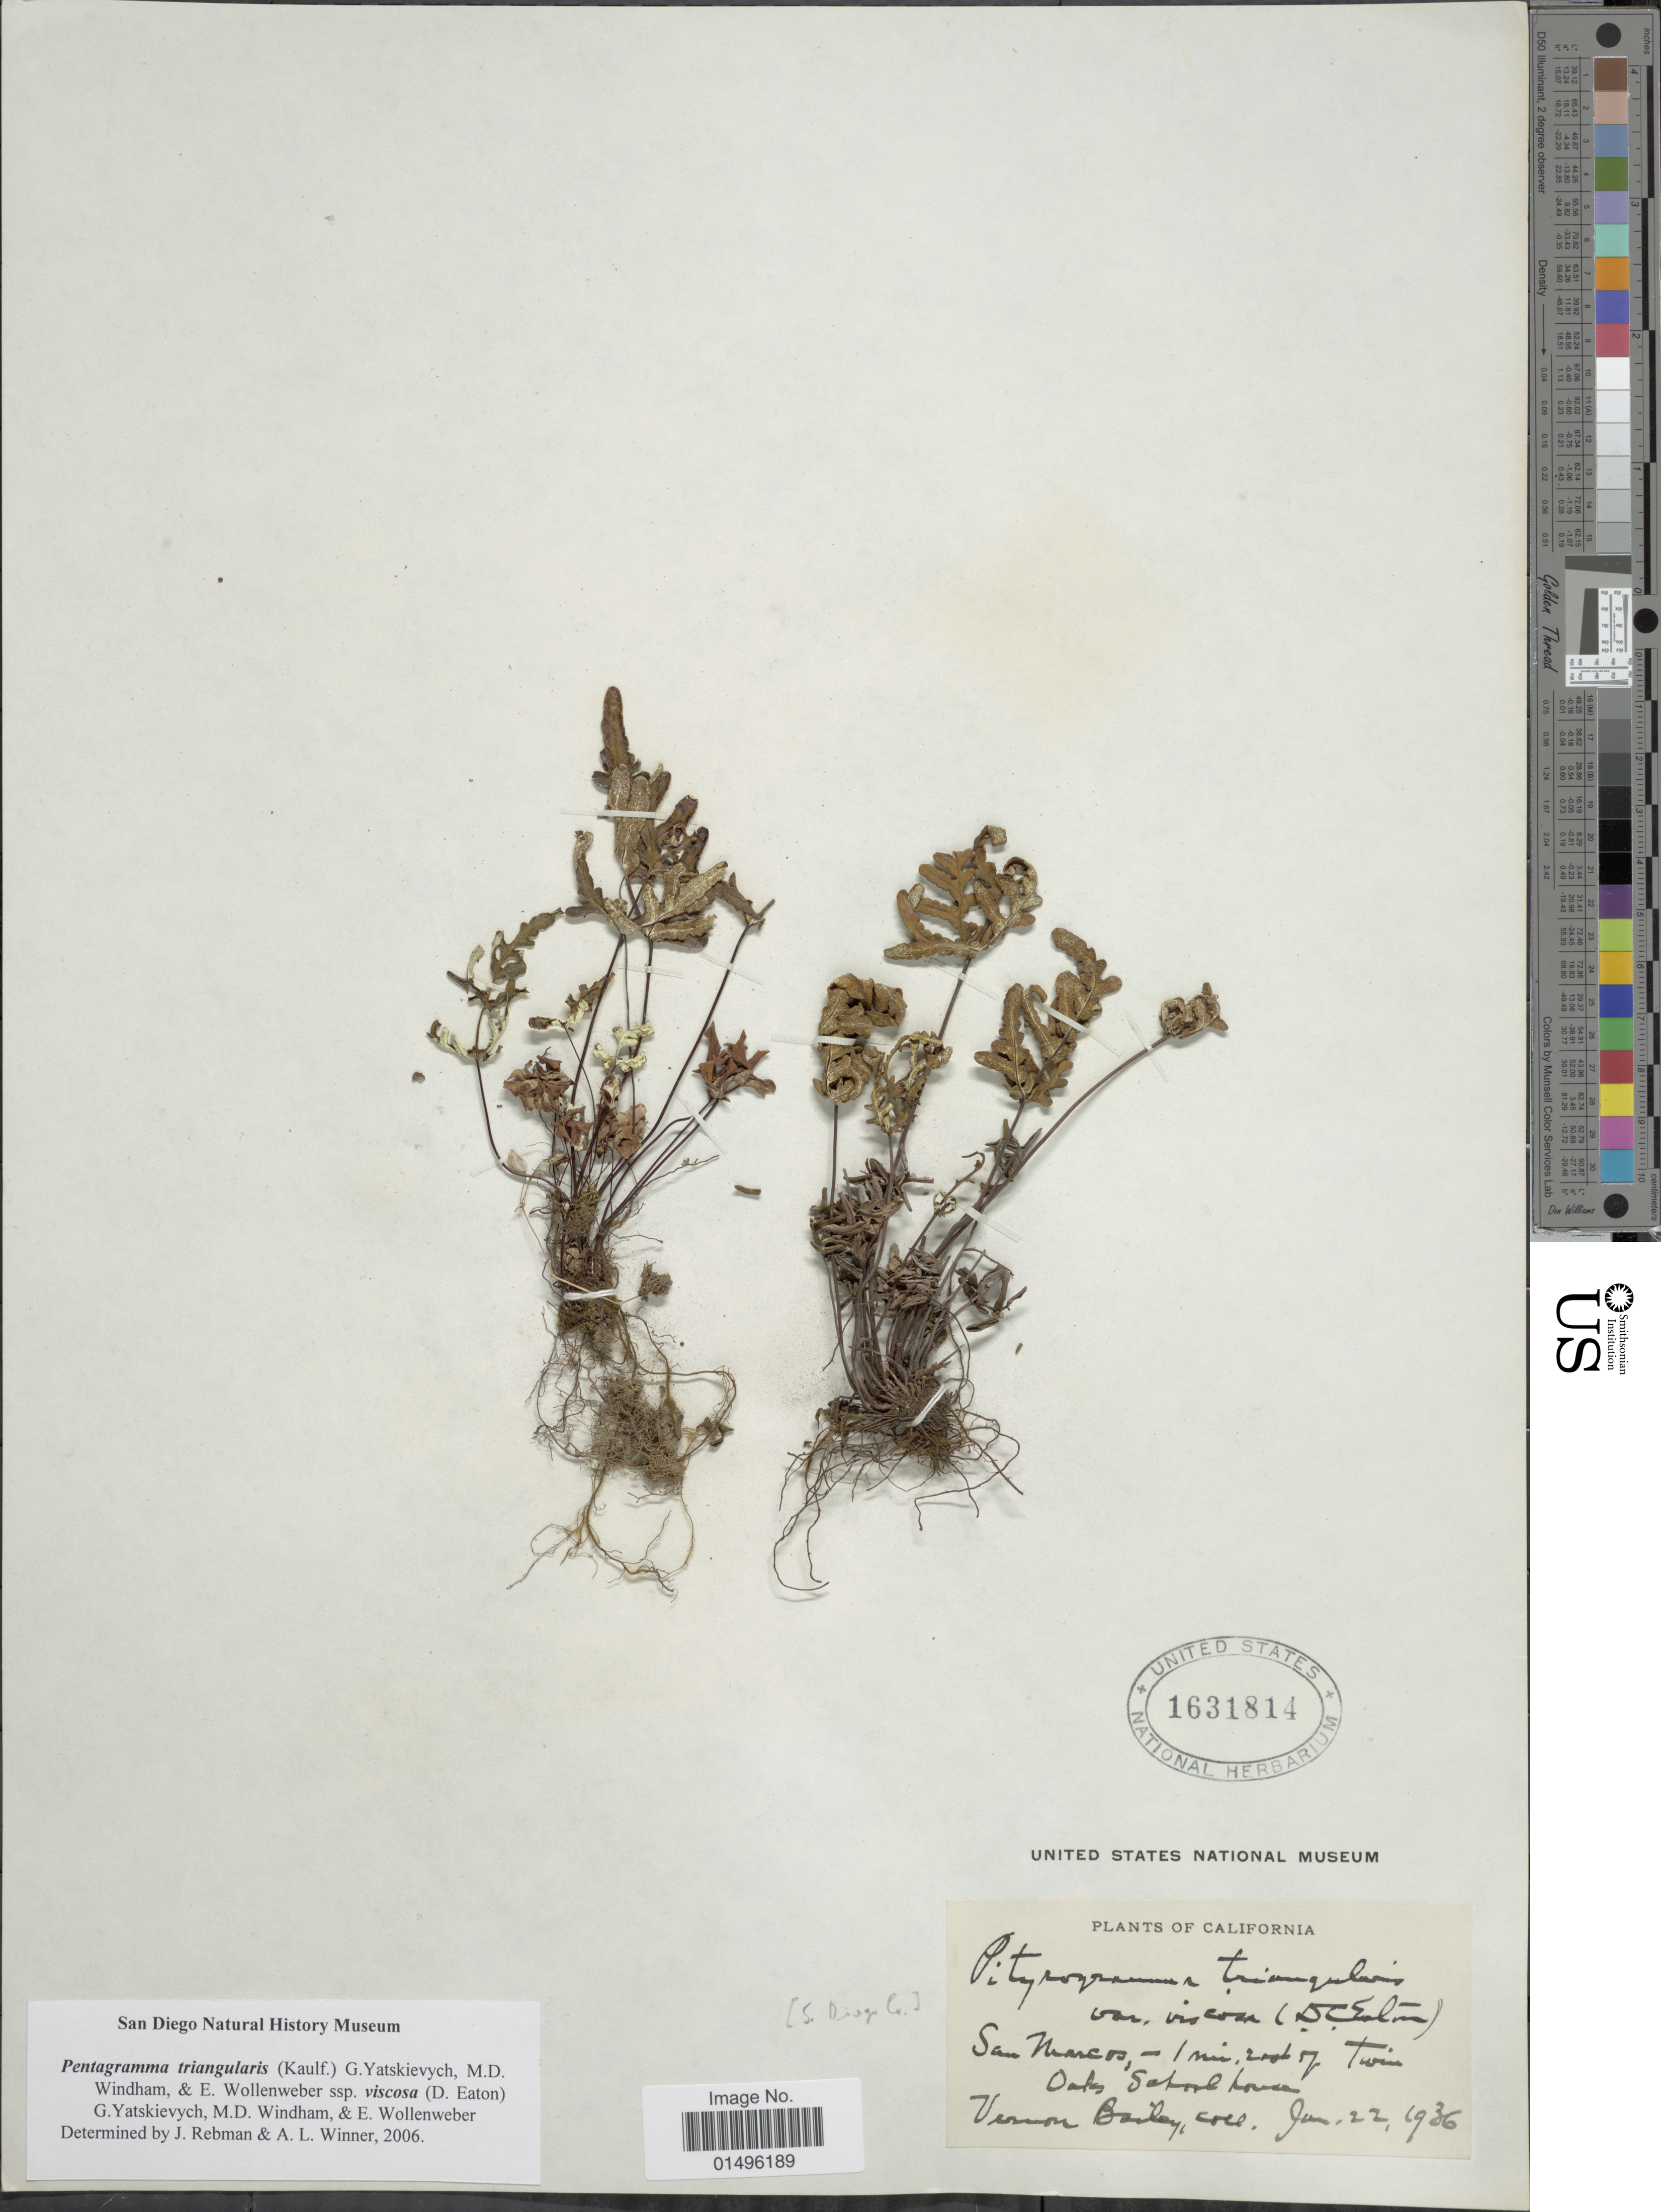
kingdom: Plantae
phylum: Tracheophyta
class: Polypodiopsida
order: Polypodiales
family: Pteridaceae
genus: Pentagramma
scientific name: Pentagramma viscosa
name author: (Nutt. ex D.C. Eaton) Schuettp. & Windham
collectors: V. O. Bailey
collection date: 1936-01-22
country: United States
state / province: California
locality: California, San Marcos - 1 mi. south of twin Oaks School tower.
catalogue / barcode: US 1631814